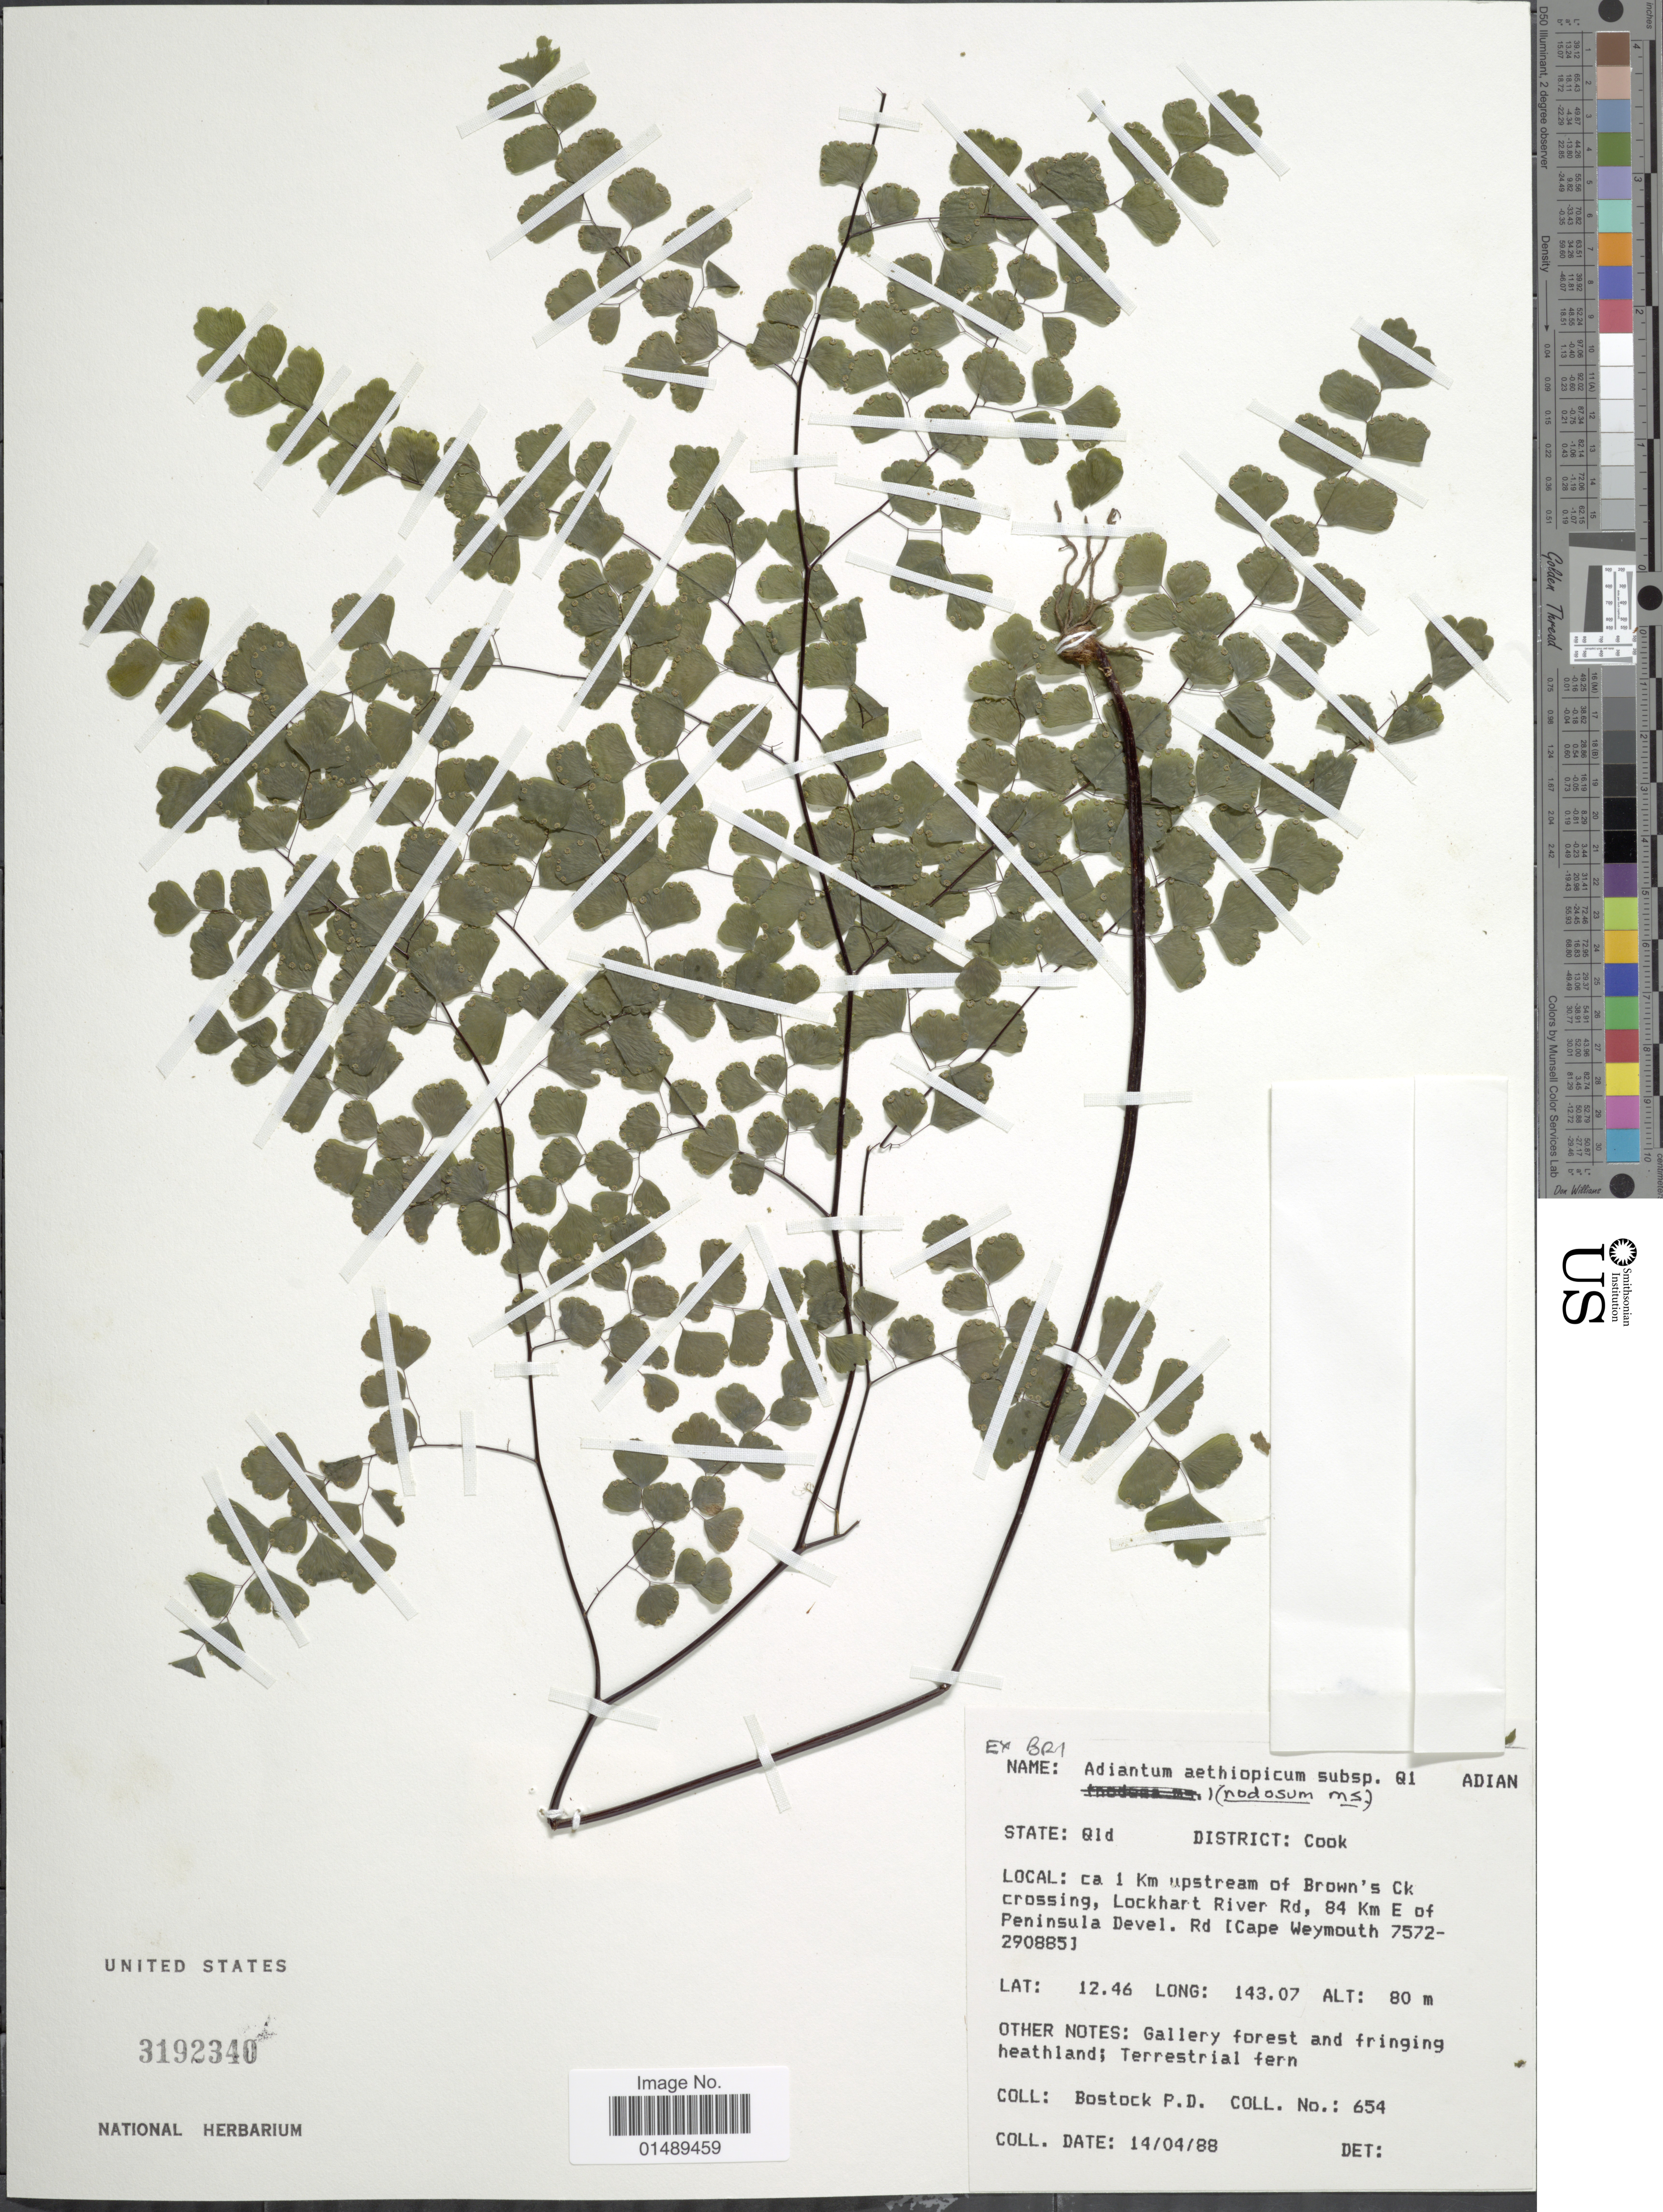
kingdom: Plantae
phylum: Tracheophyta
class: Polypodiopsida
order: Polypodiales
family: Pteridaceae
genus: Adiantum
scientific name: Adiantum aethiopicum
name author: L.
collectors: P. Bostock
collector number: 654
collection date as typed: Transcribed d/m/y: 14/4/88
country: Australia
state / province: Queensland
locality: District Cook, ca 1 km upstream of Brown's Ck crossing, Lockhart River Rd, 84 km E of Penisula Devel, Rd (Cape Weymouth 7572-290885)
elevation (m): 80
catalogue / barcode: US 3192340